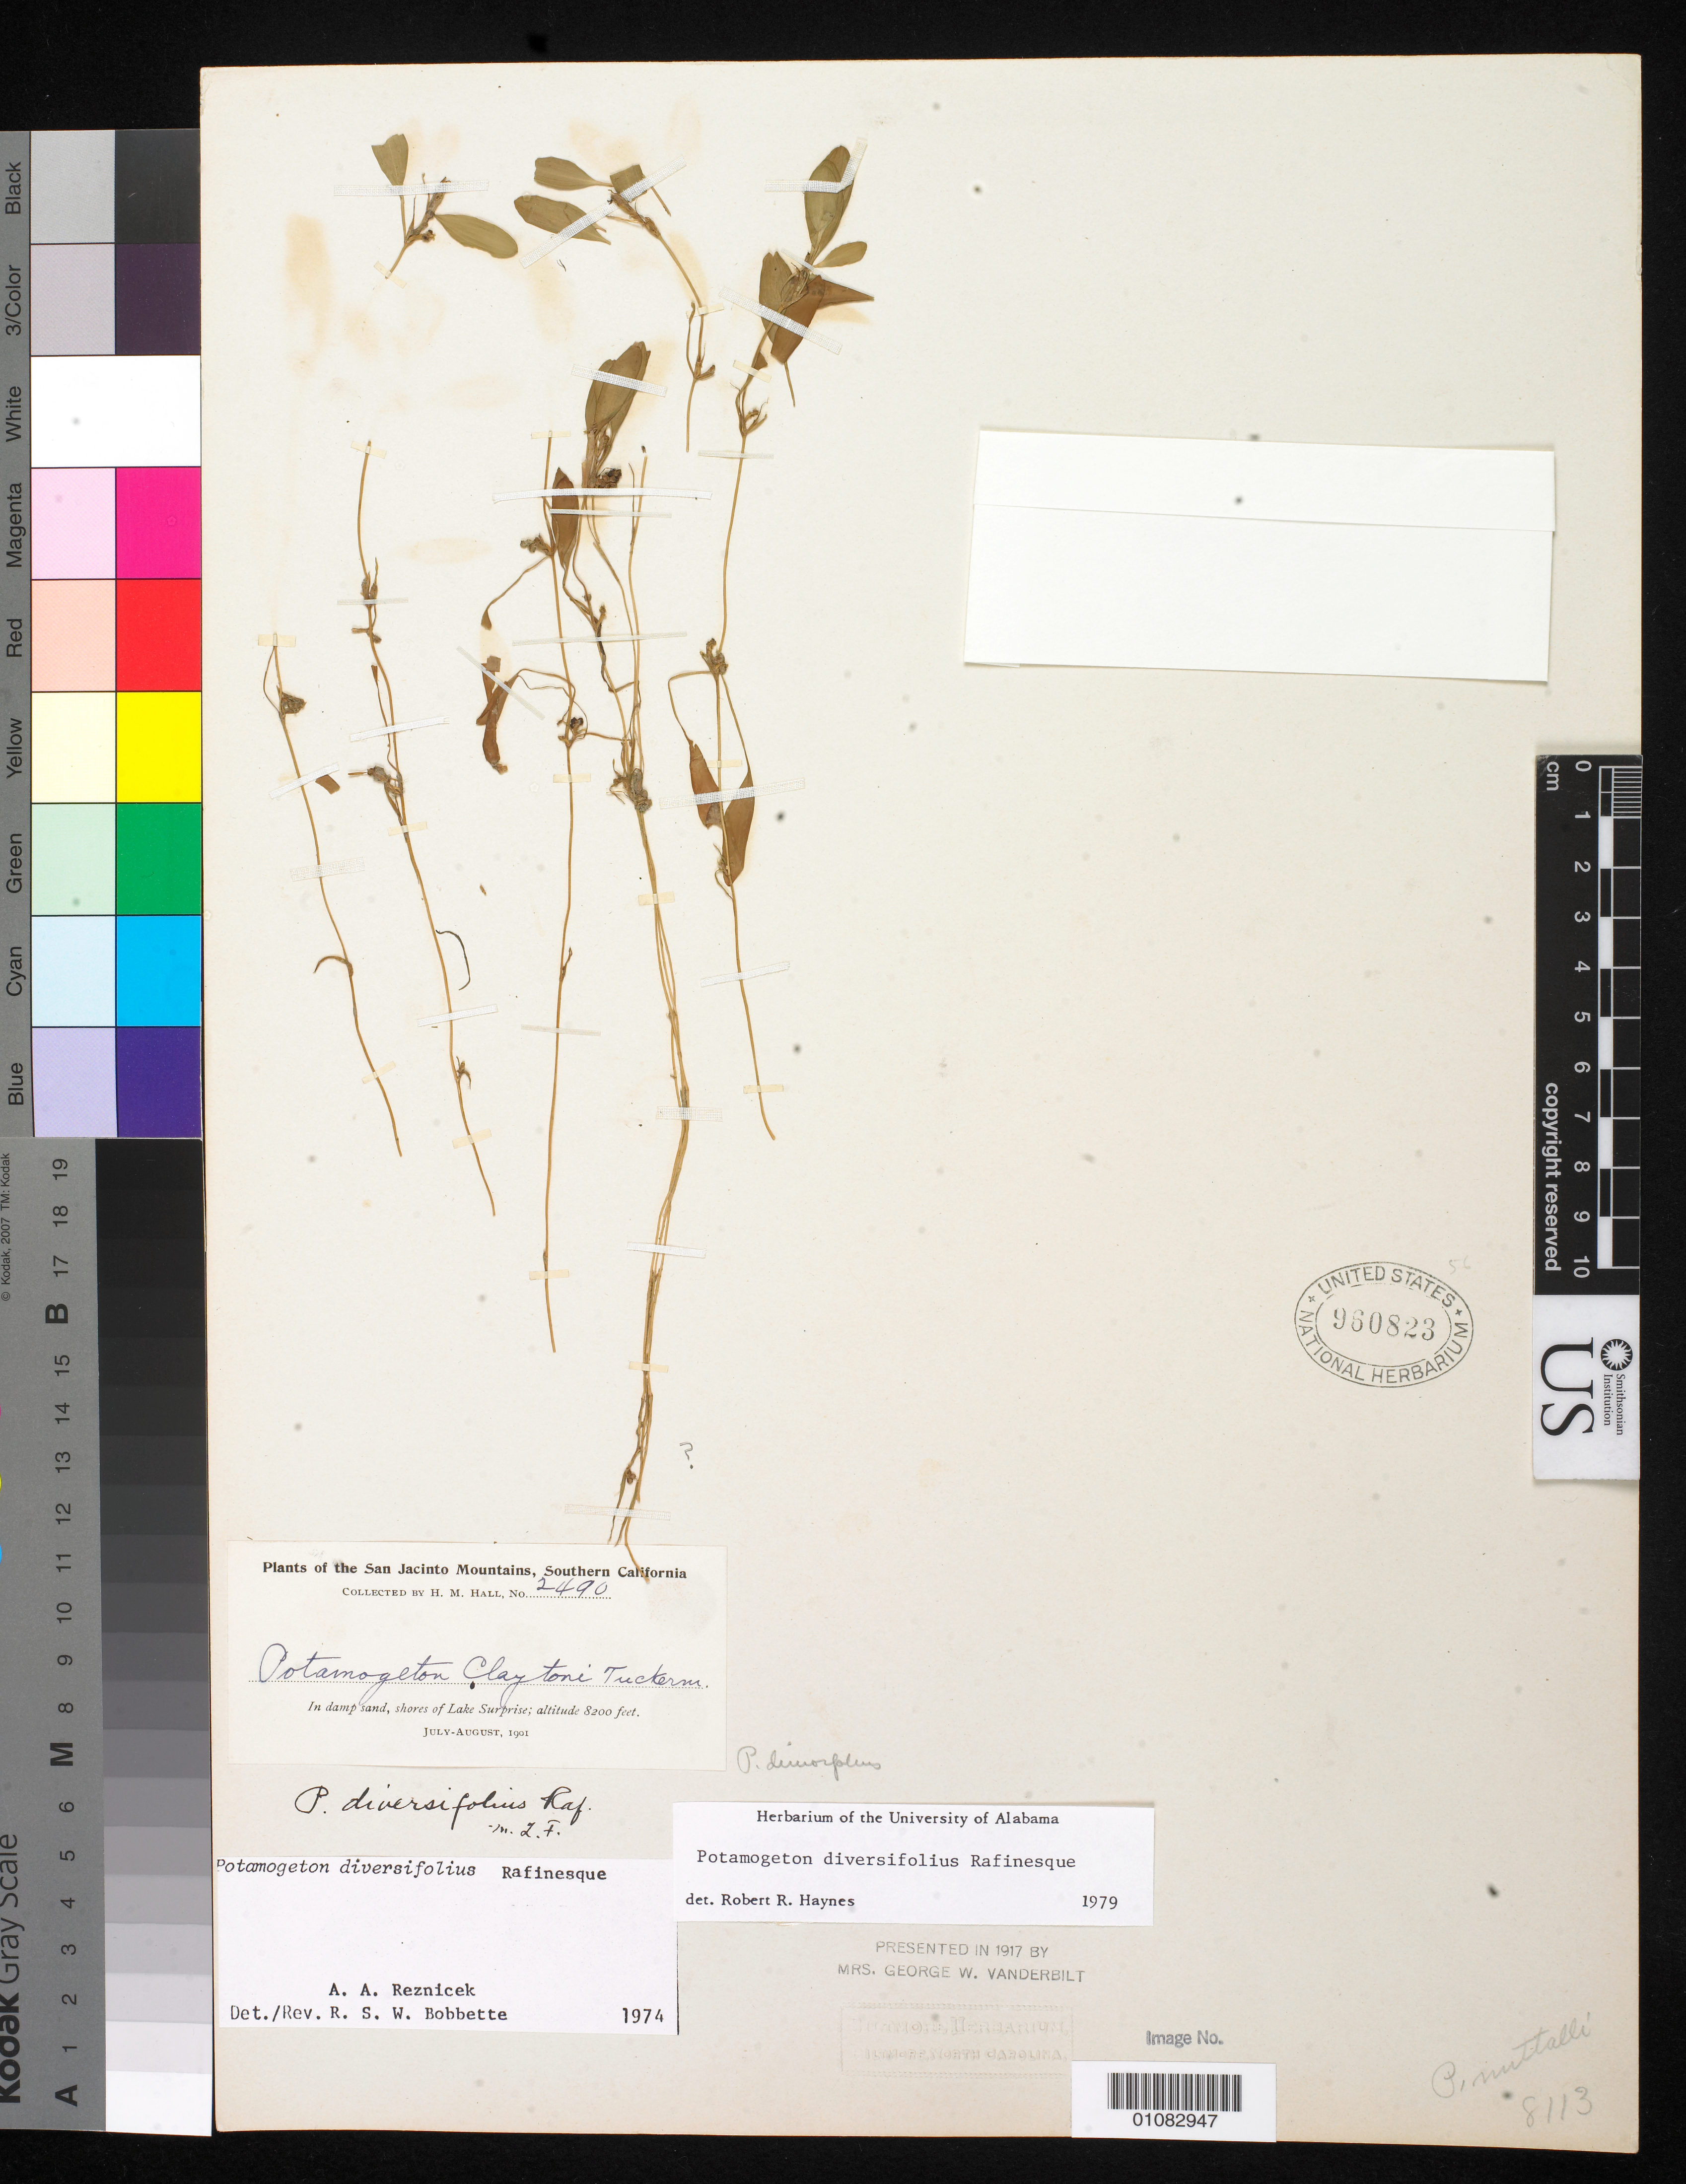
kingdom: Plantae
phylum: Tracheophyta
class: Liliopsida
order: Alismatales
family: Potamogetonaceae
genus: Potamogeton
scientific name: Potamogeton diversifolius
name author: Raf.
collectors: H. Hall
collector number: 2490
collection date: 1901-07/1901-08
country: United States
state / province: California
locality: shores of Lake Surprise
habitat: In damp sand.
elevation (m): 2499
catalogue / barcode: US 960823